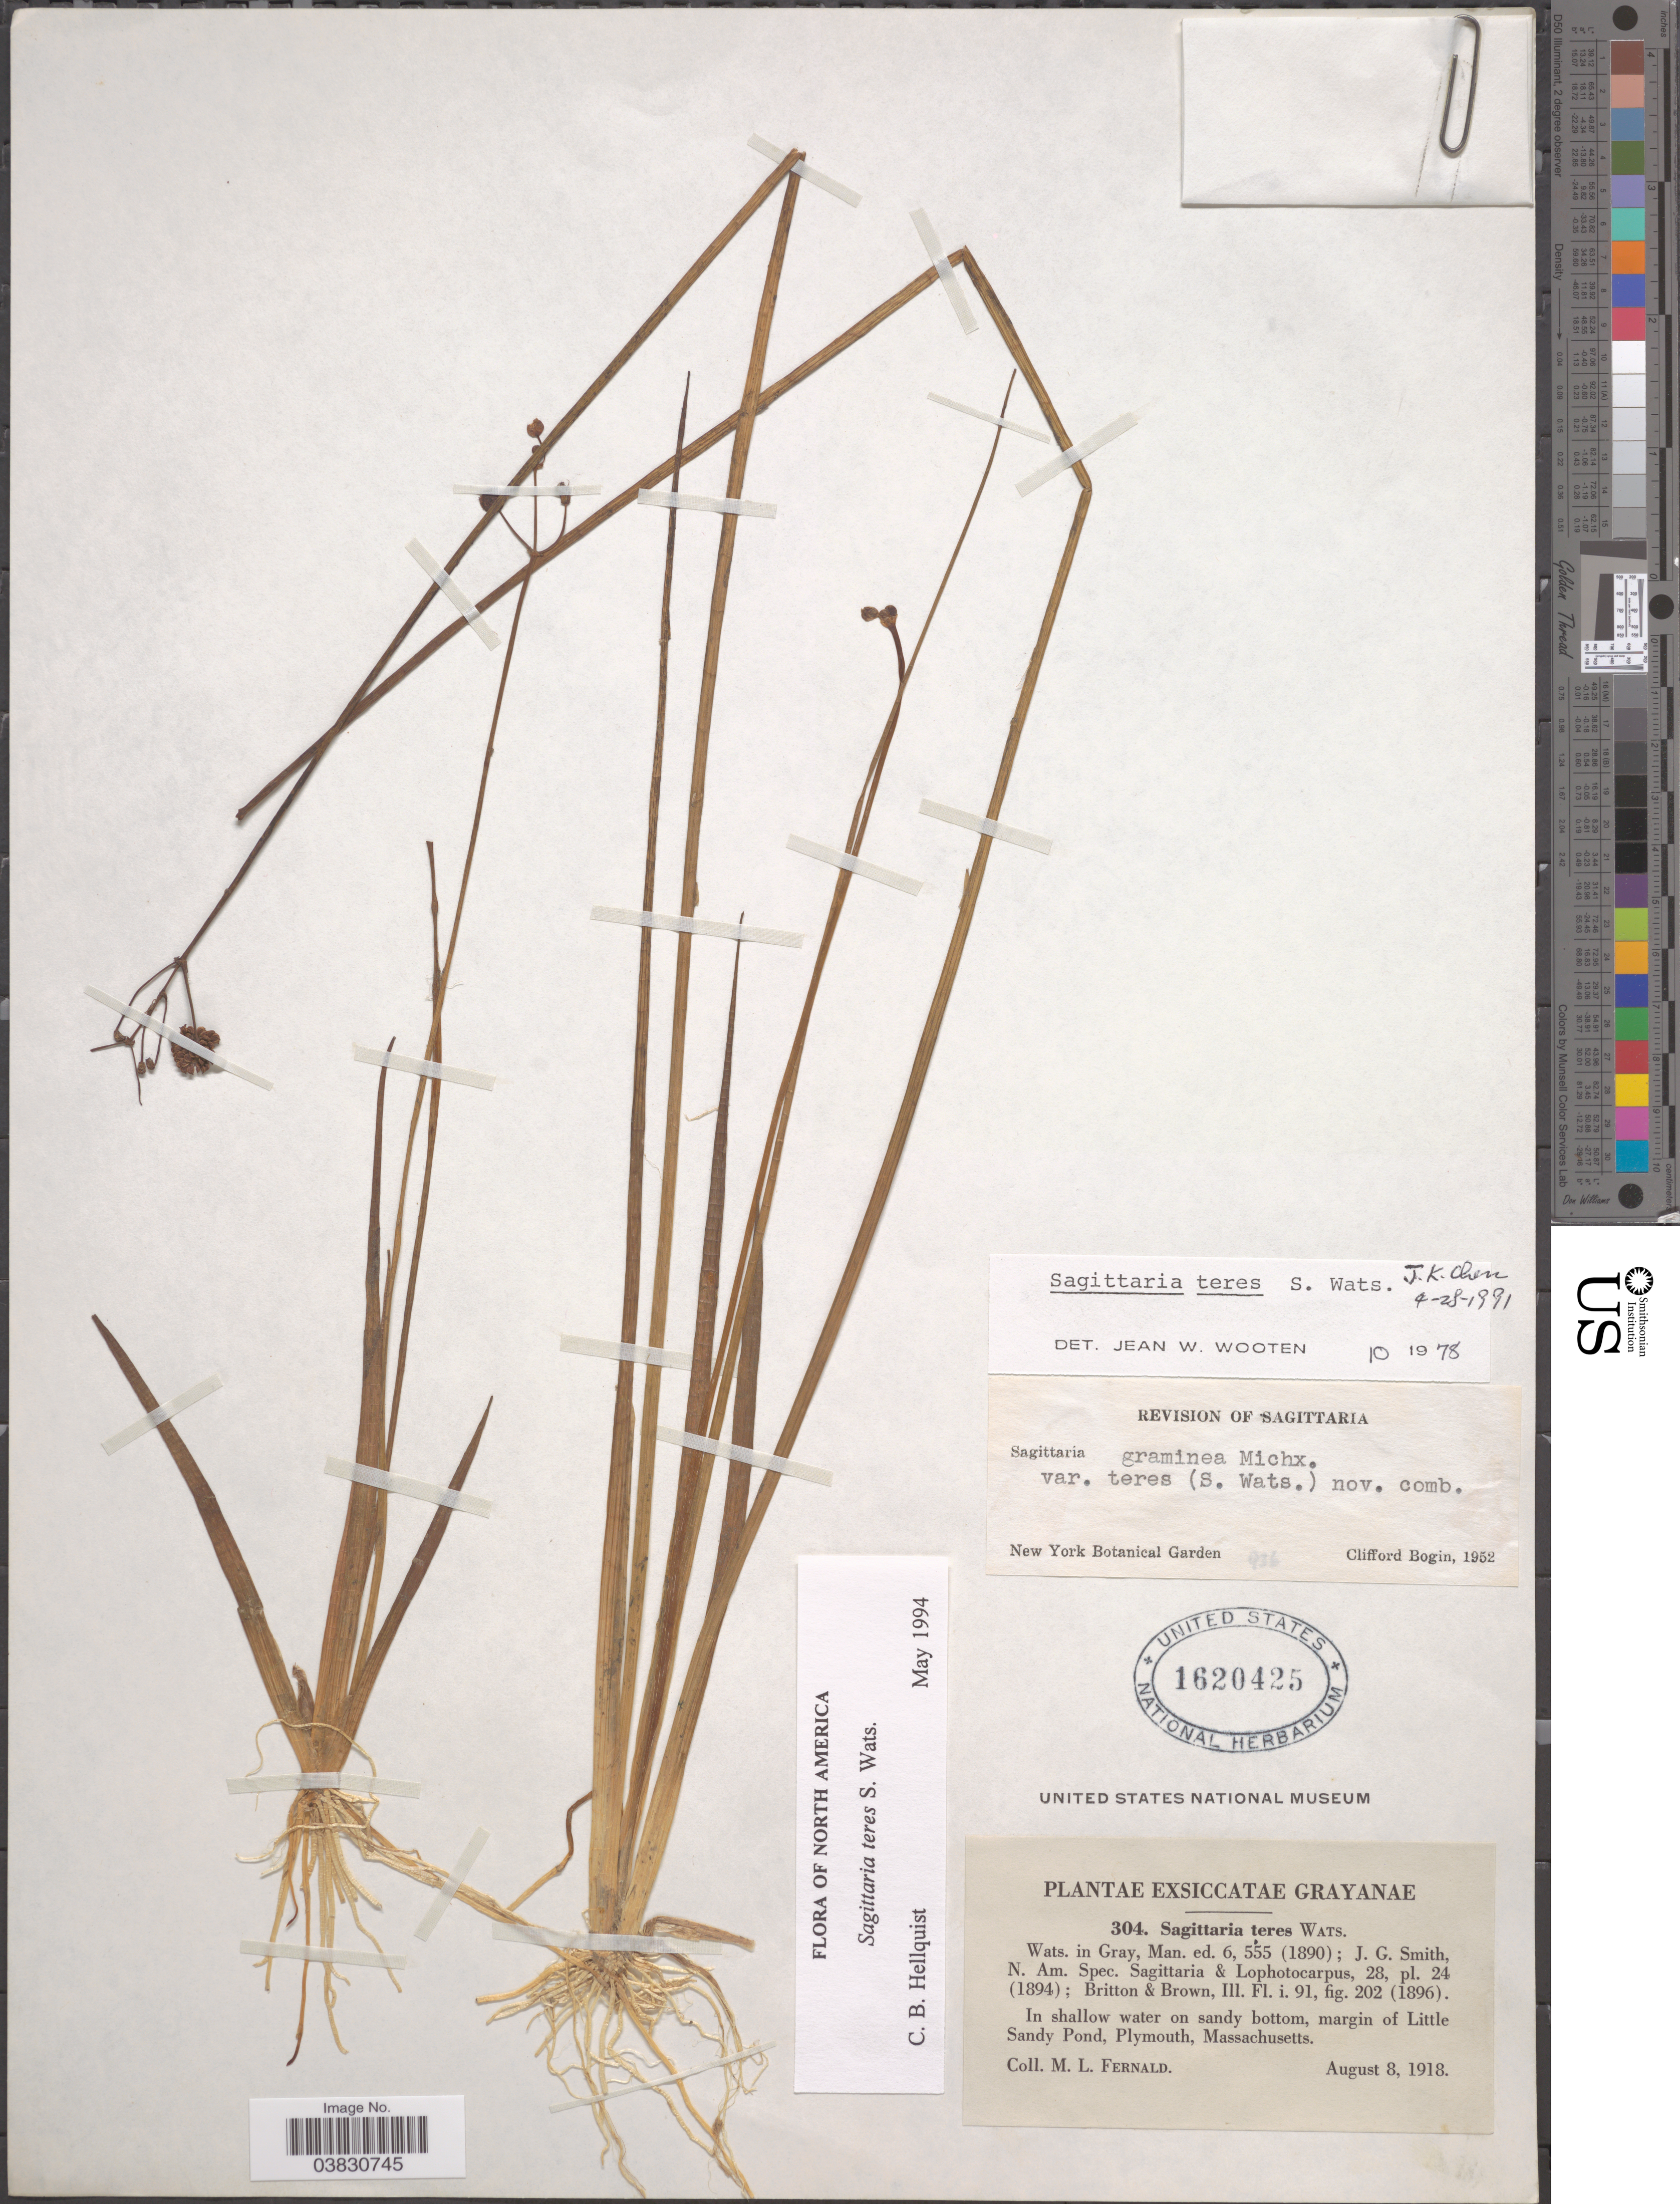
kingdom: Plantae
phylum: Tracheophyta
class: Liliopsida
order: Alismatales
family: Alismataceae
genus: Sagittaria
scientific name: Sagittaria teres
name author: S. Watson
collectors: M. L. Fernald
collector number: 304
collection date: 1918-08-08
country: United States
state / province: Massachusetts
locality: Grayanae. Margin of Little Sandy Pond, Plymouth.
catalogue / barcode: US 1620425